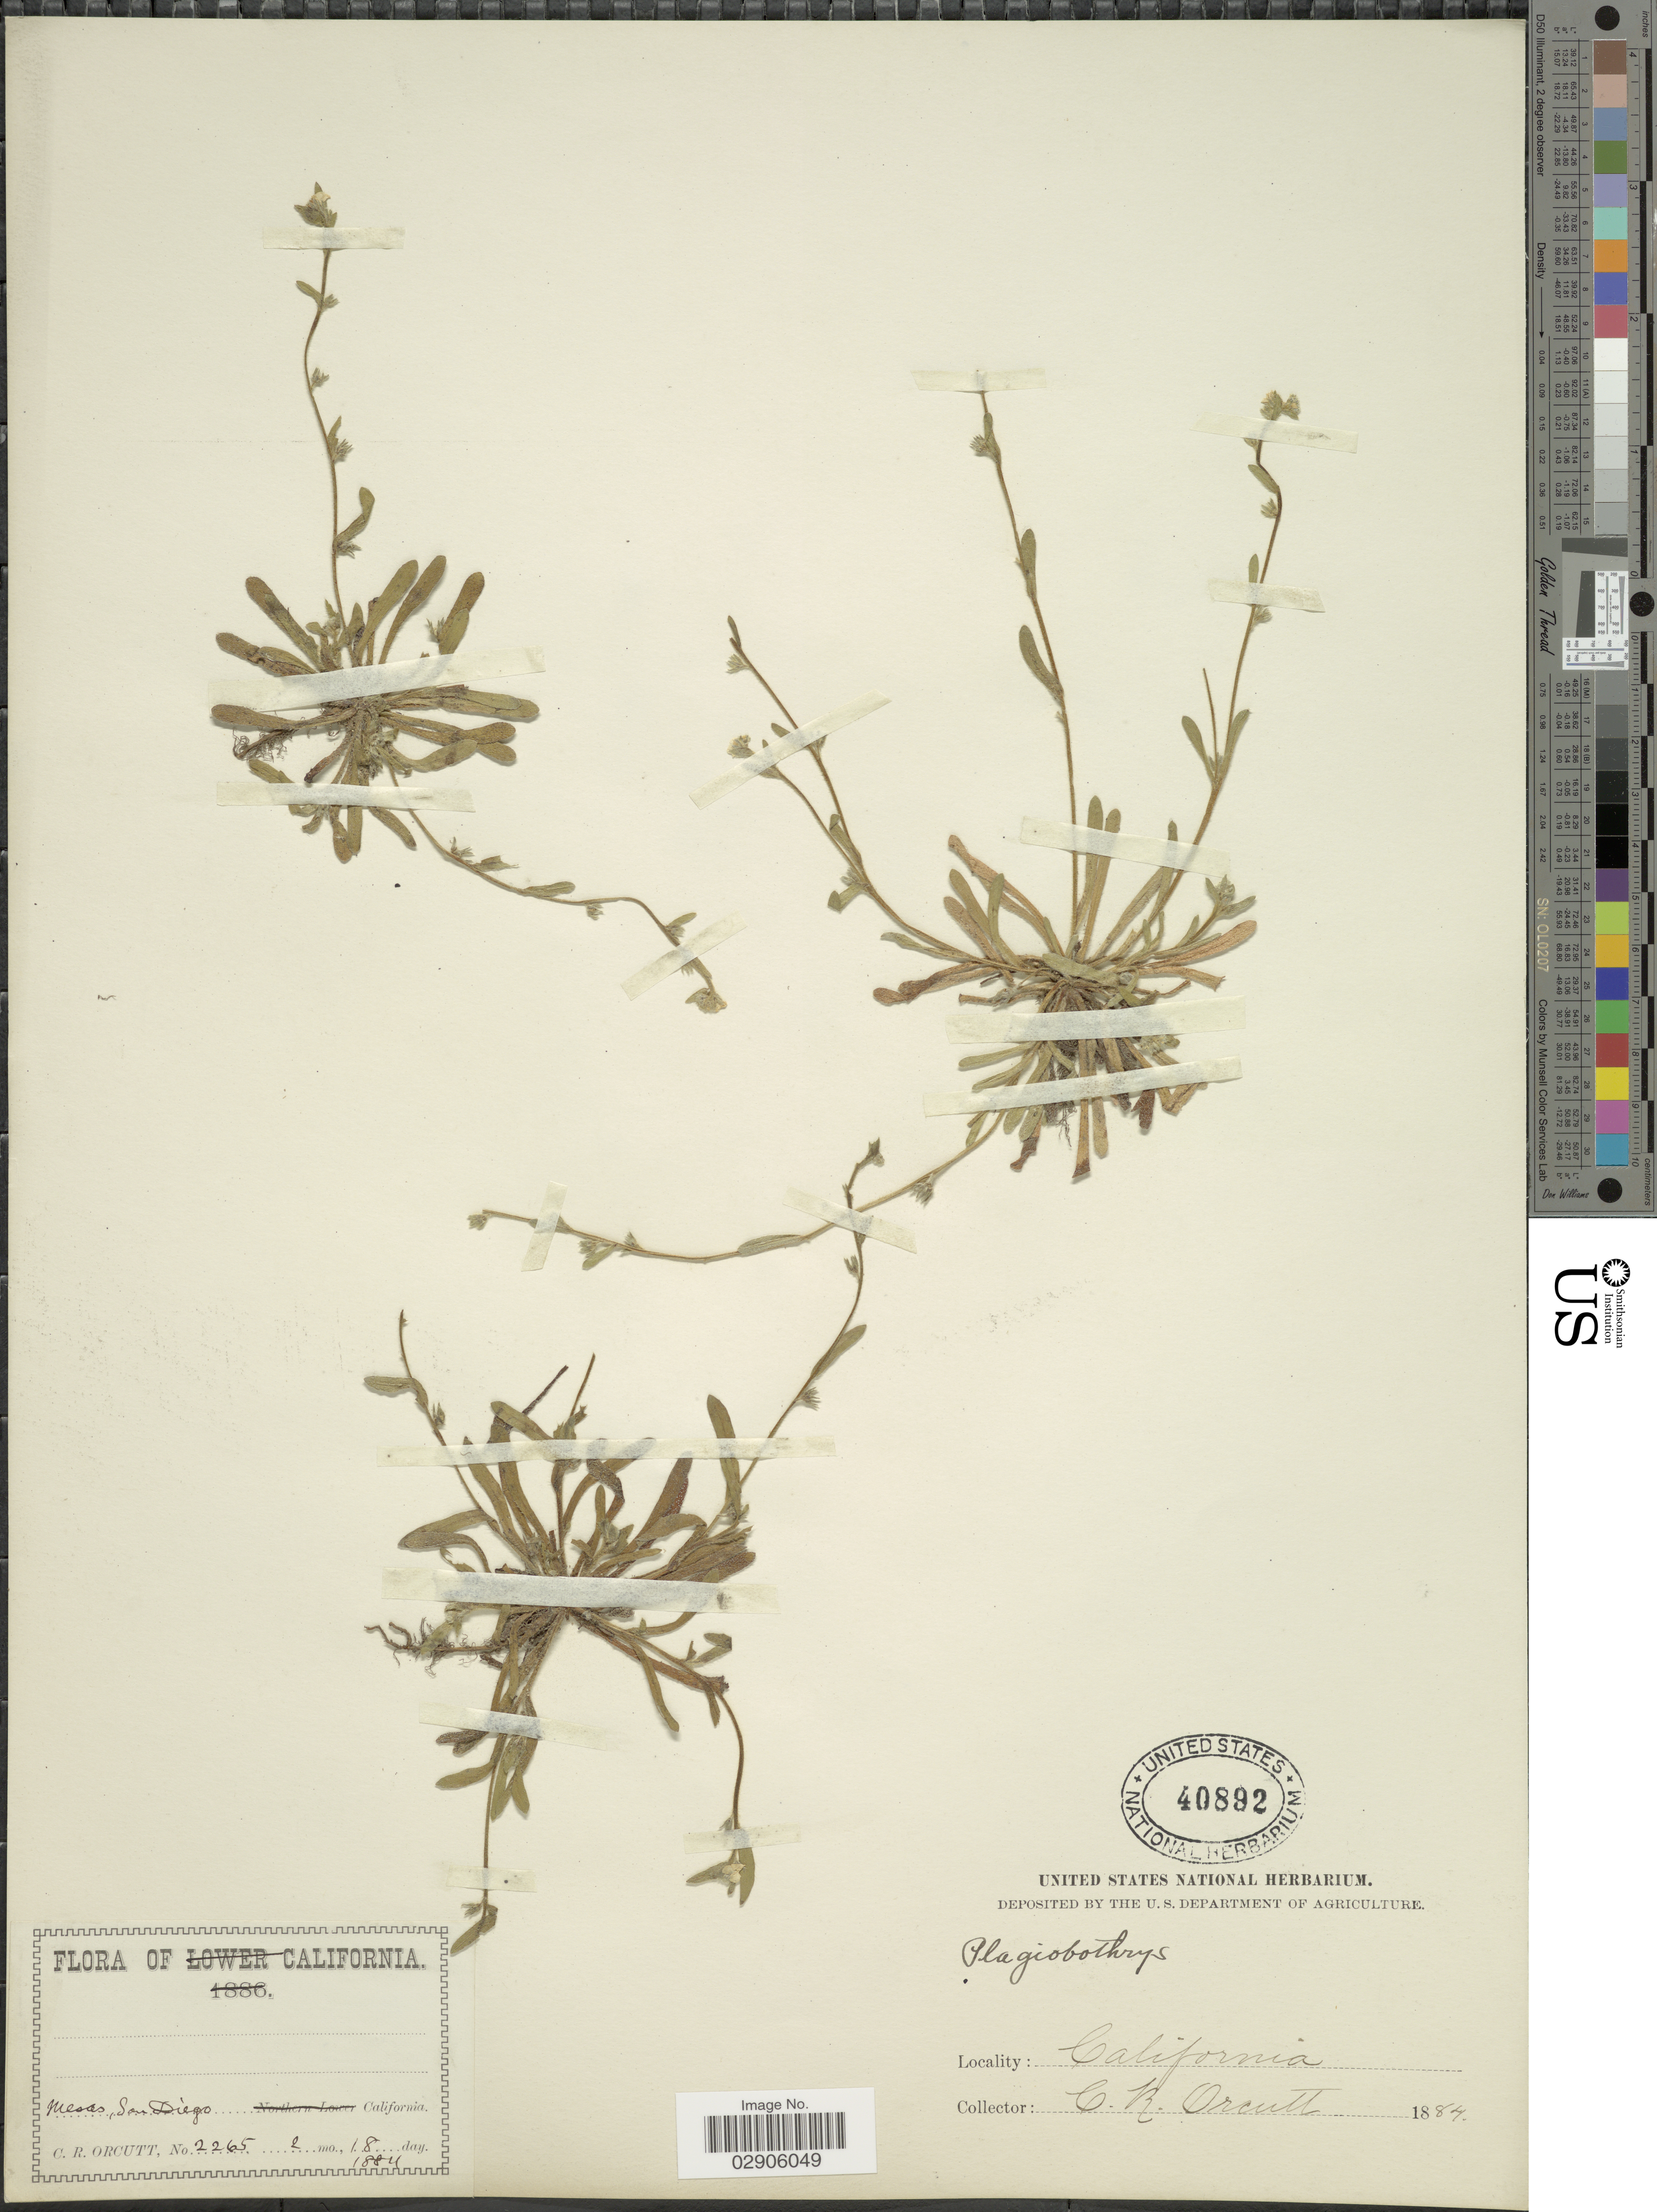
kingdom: Plantae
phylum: Tracheophyta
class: Magnoliopsida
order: Boraginales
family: Boraginaceae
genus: Plagiobothrys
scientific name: Plagiobothrys sp.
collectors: C. R. Orcutt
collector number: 2265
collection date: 1884-02-18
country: United States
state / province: California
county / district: San Diego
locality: Mesas, San Diego, California.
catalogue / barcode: US 40892